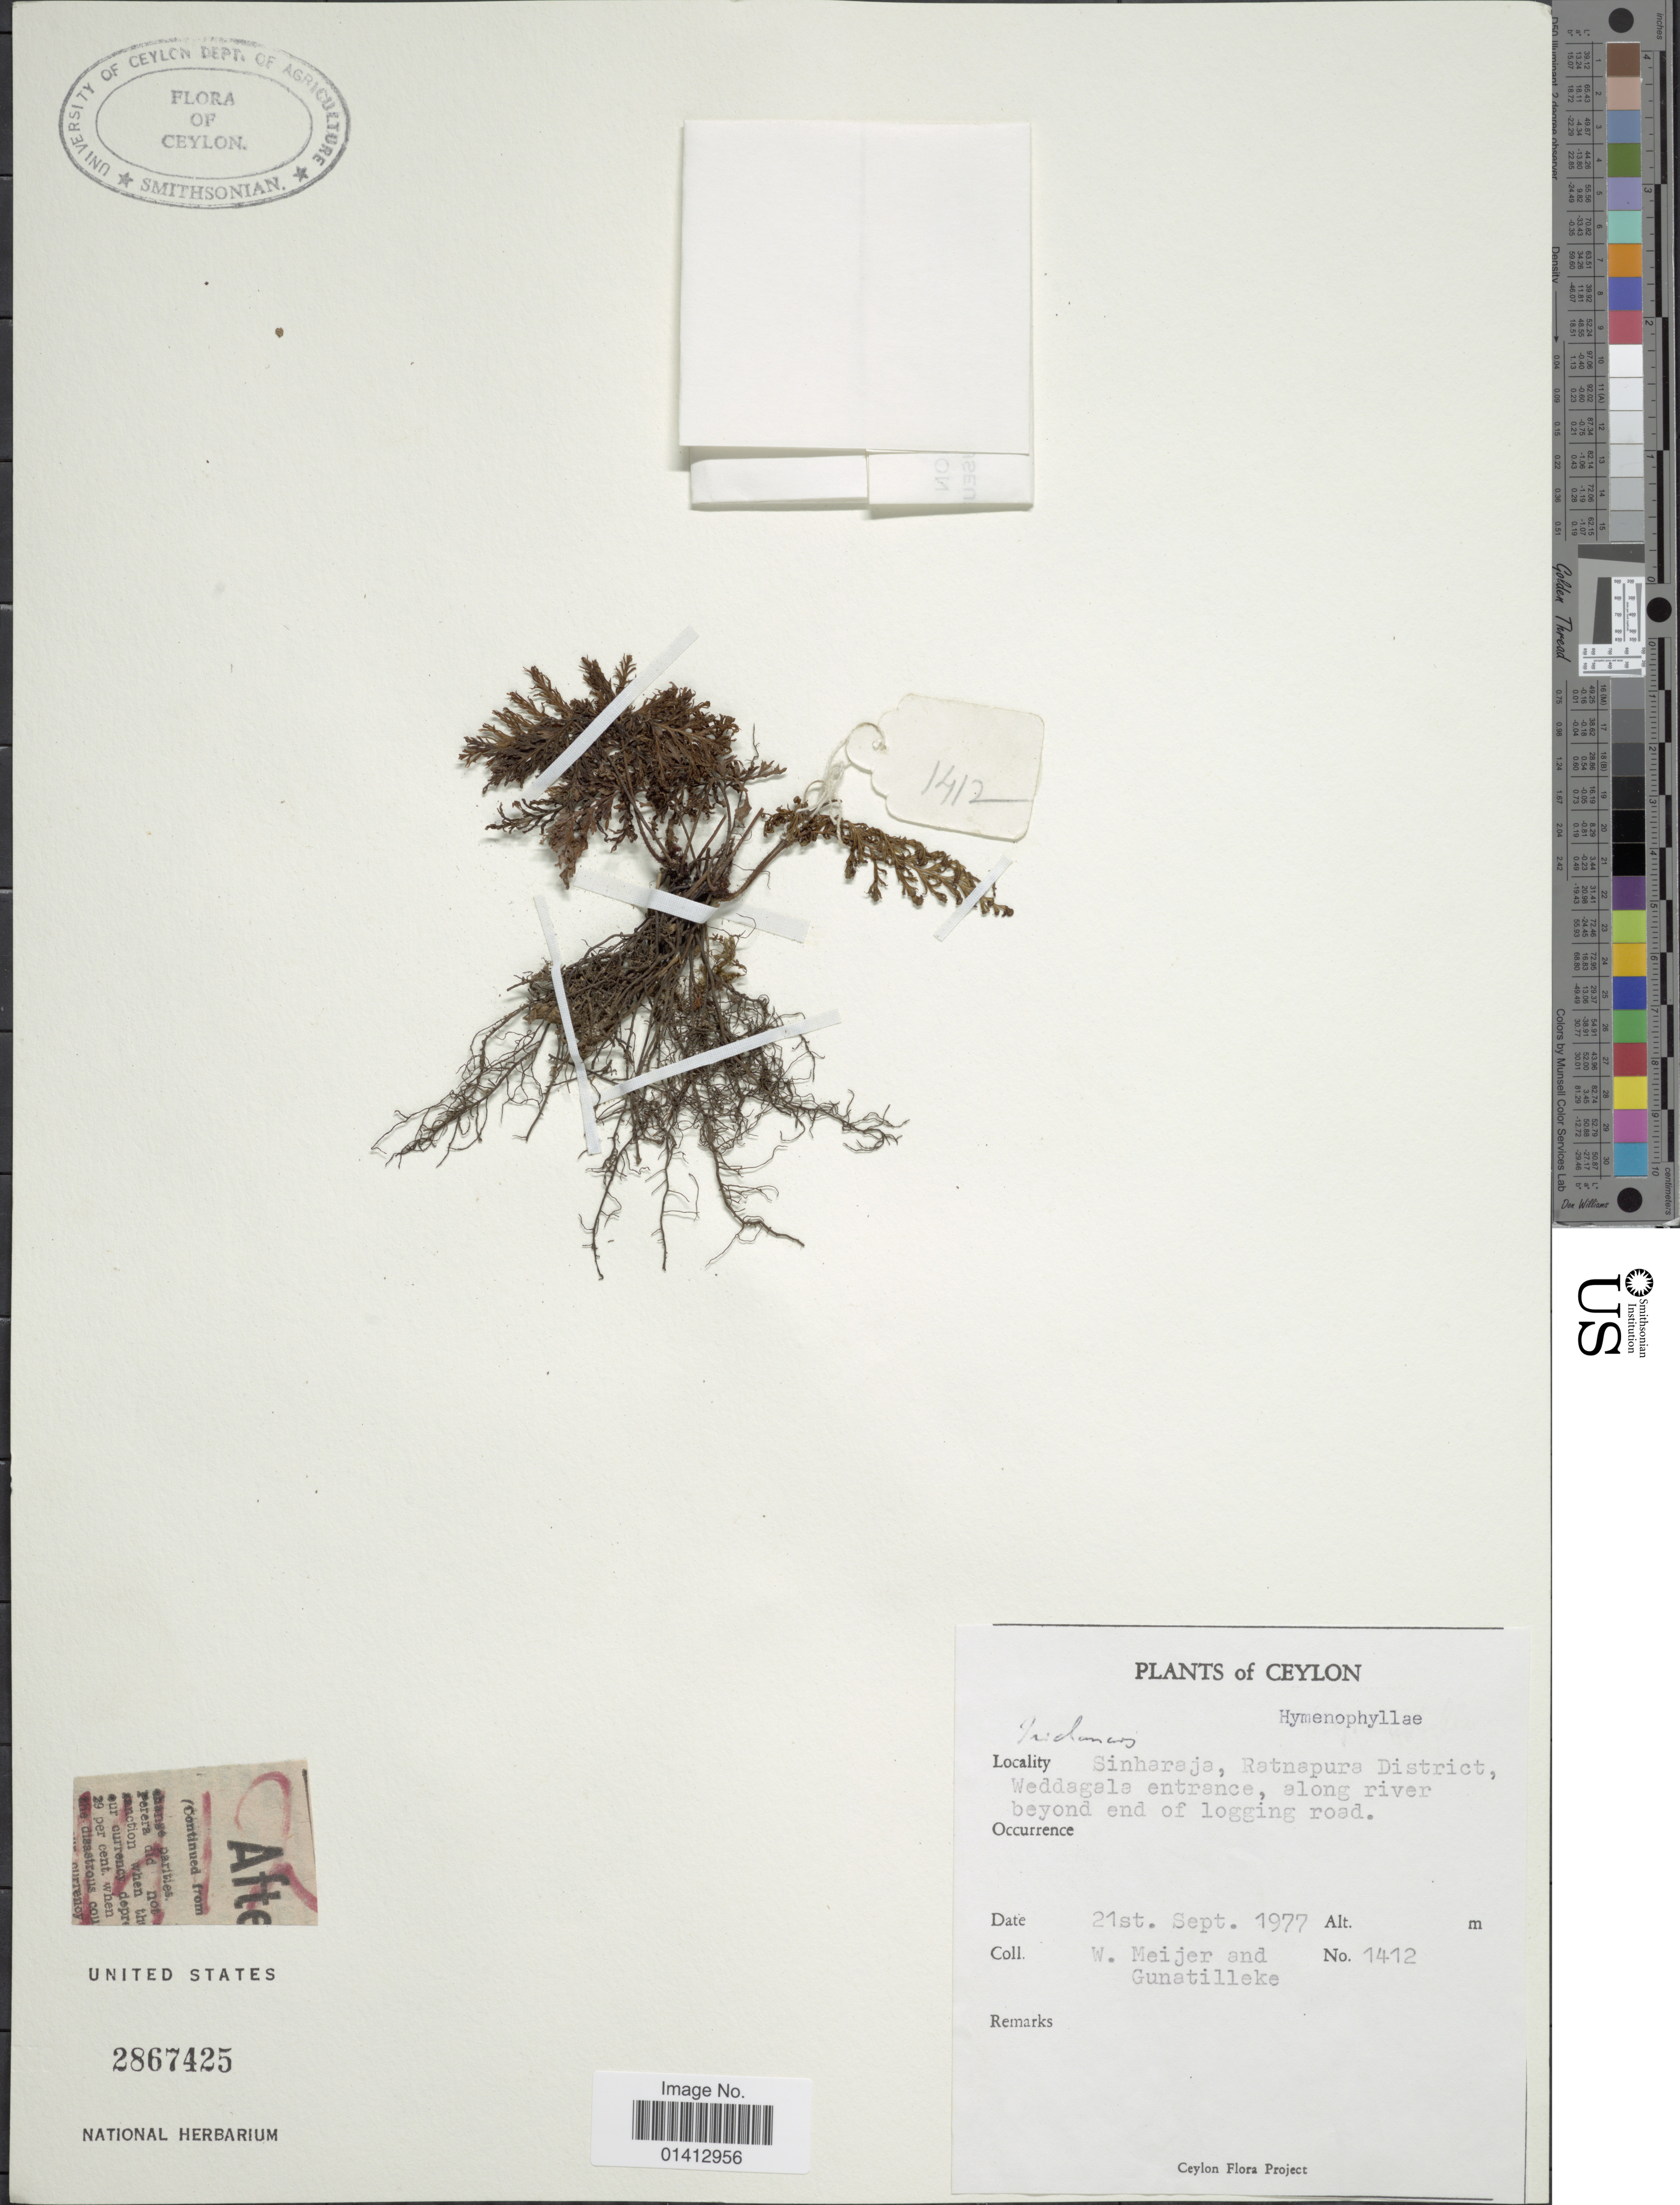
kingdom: Plantae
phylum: Tracheophyta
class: Polypodiopsida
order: Hymenophyllales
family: Hymenophyllaceae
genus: Crepidomanes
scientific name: Crepidomanes sp.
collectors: W. Meijer & Gunetilleke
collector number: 1412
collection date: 1977-09-21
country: Sri Lanka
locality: Ceylon, Sinharaja, ratnapura District, Weddagala entrance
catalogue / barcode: US 2867425